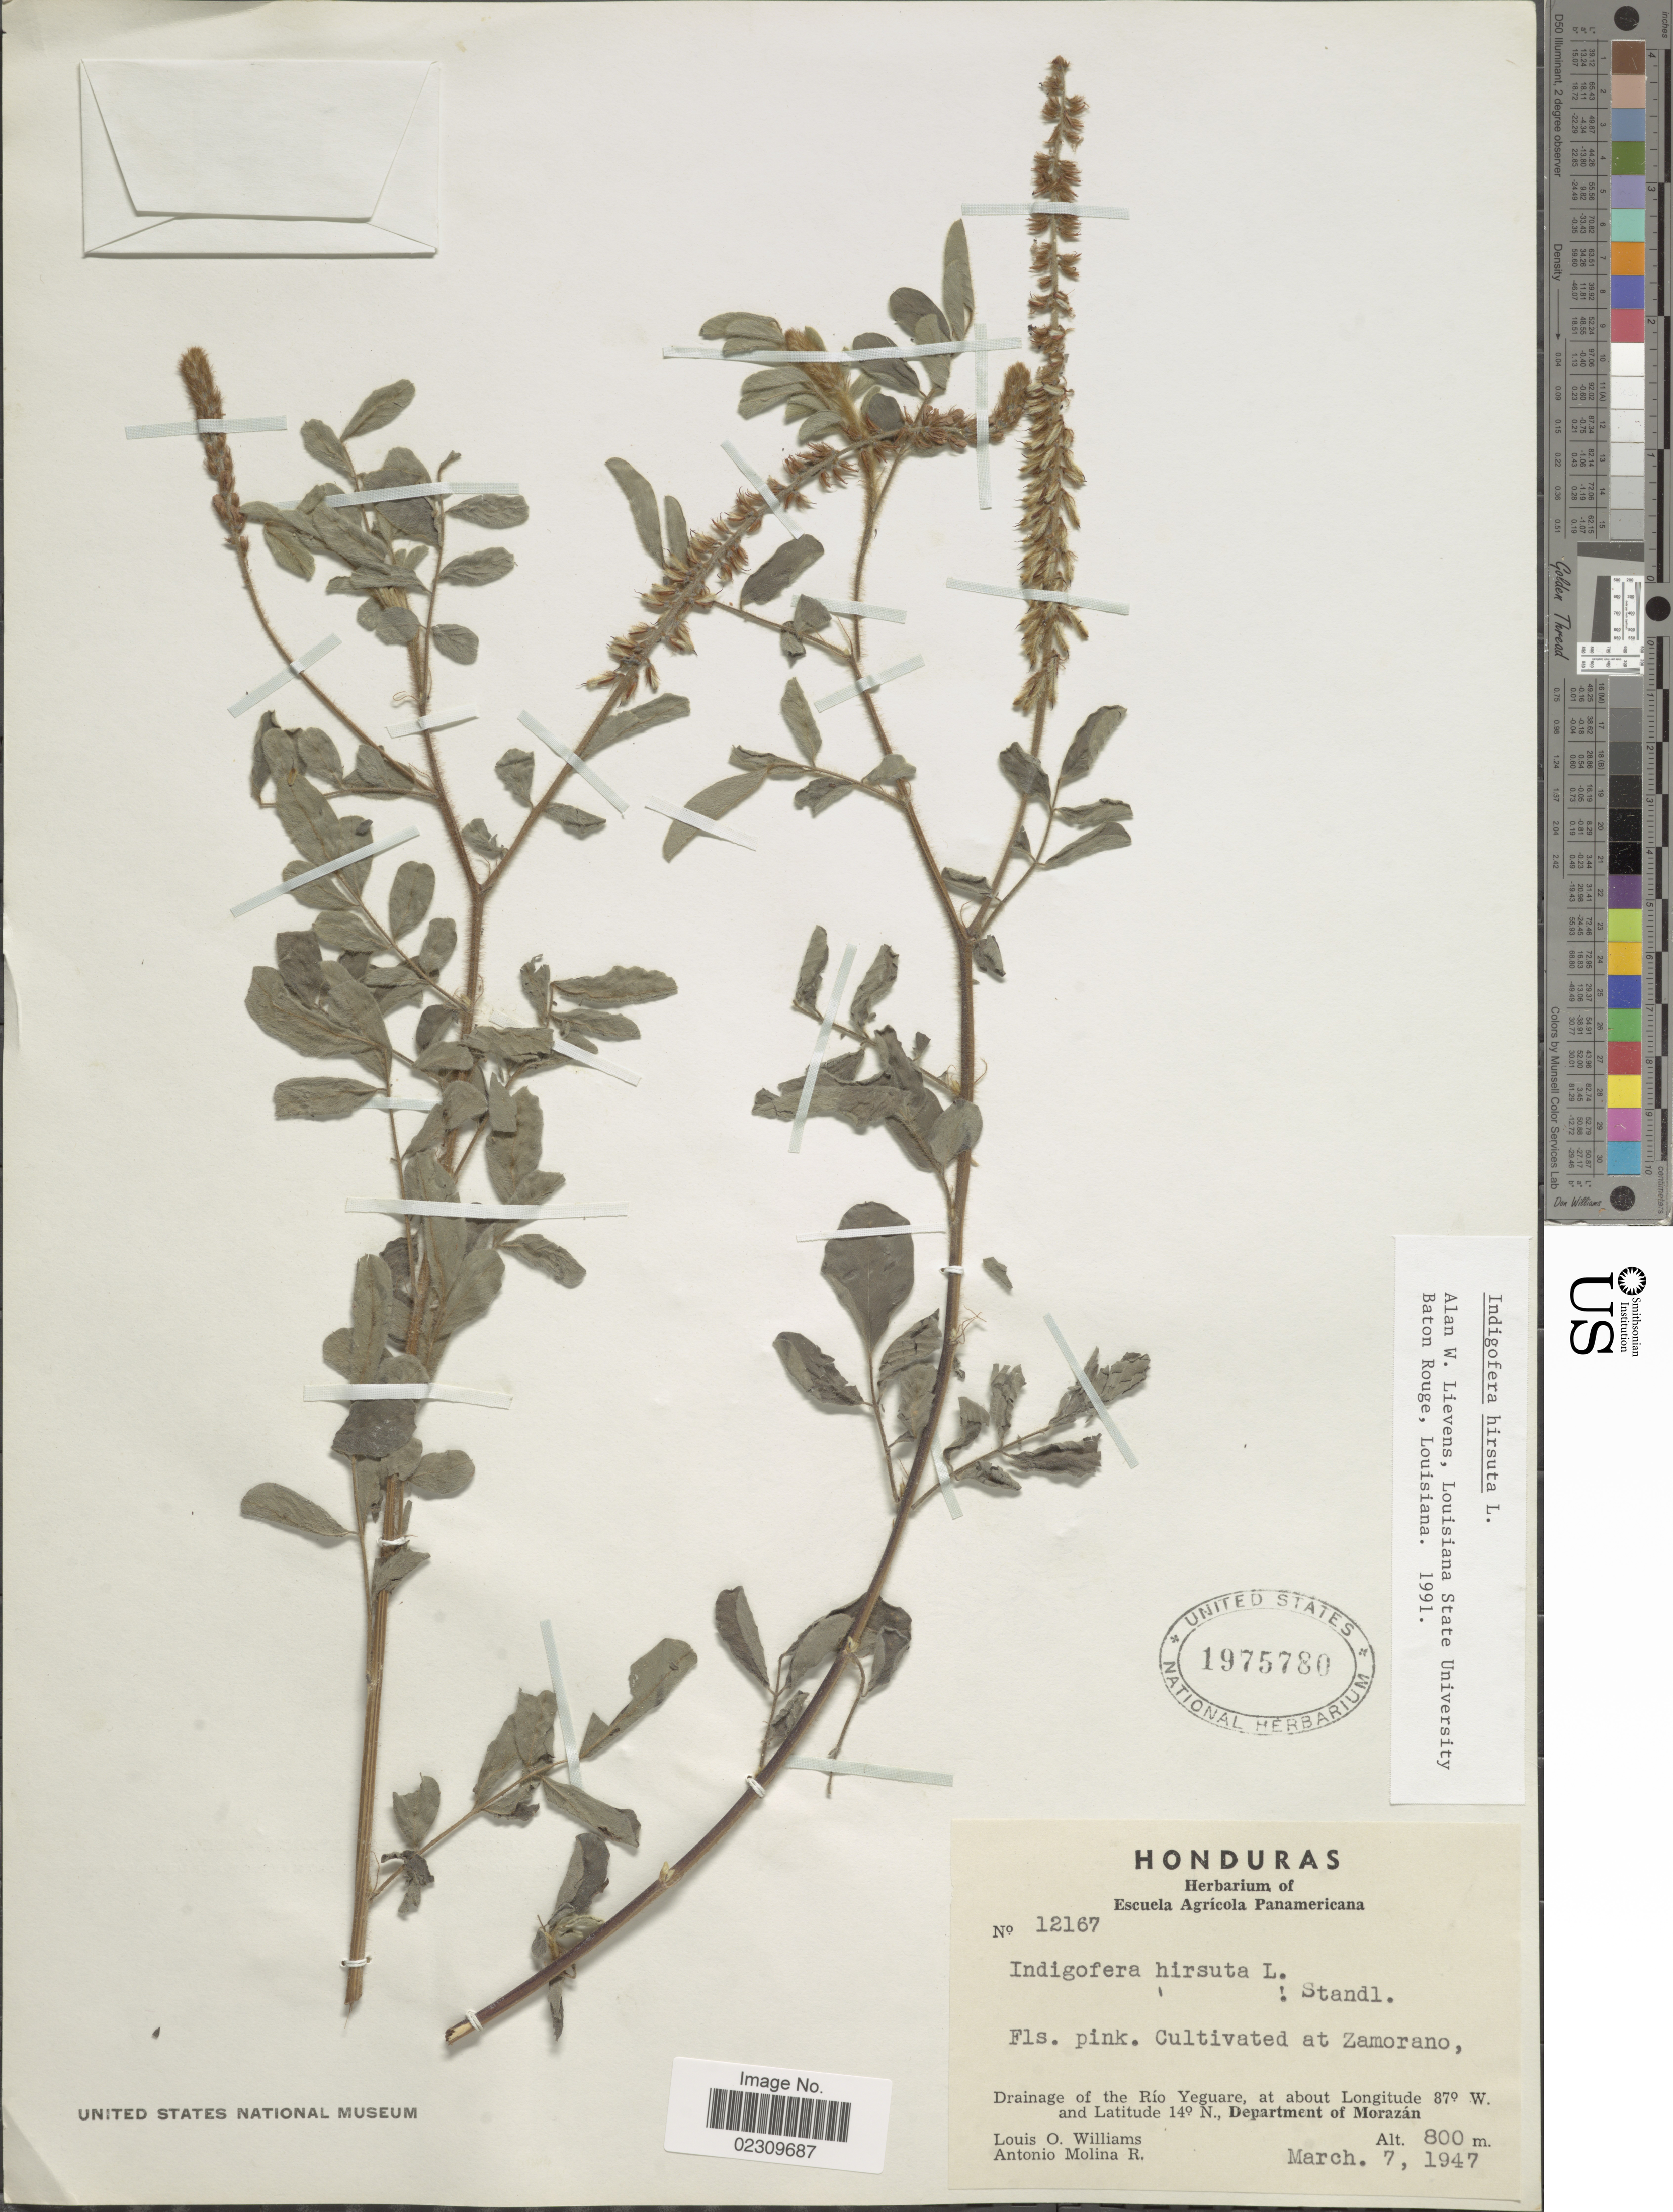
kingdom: Plantae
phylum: Tracheophyta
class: Magnoliopsida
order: Fabales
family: Fabaceae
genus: Indigofera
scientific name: Indigofera hirsuta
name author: L.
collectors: L. O. Williams & A. Molina R.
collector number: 12167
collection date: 1947-03-07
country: Honduras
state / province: Fco. Morazán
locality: Cultivated at Zamorano. Drainage of the Río Teguare, Department of Morazán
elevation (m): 800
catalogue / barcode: US 1975780